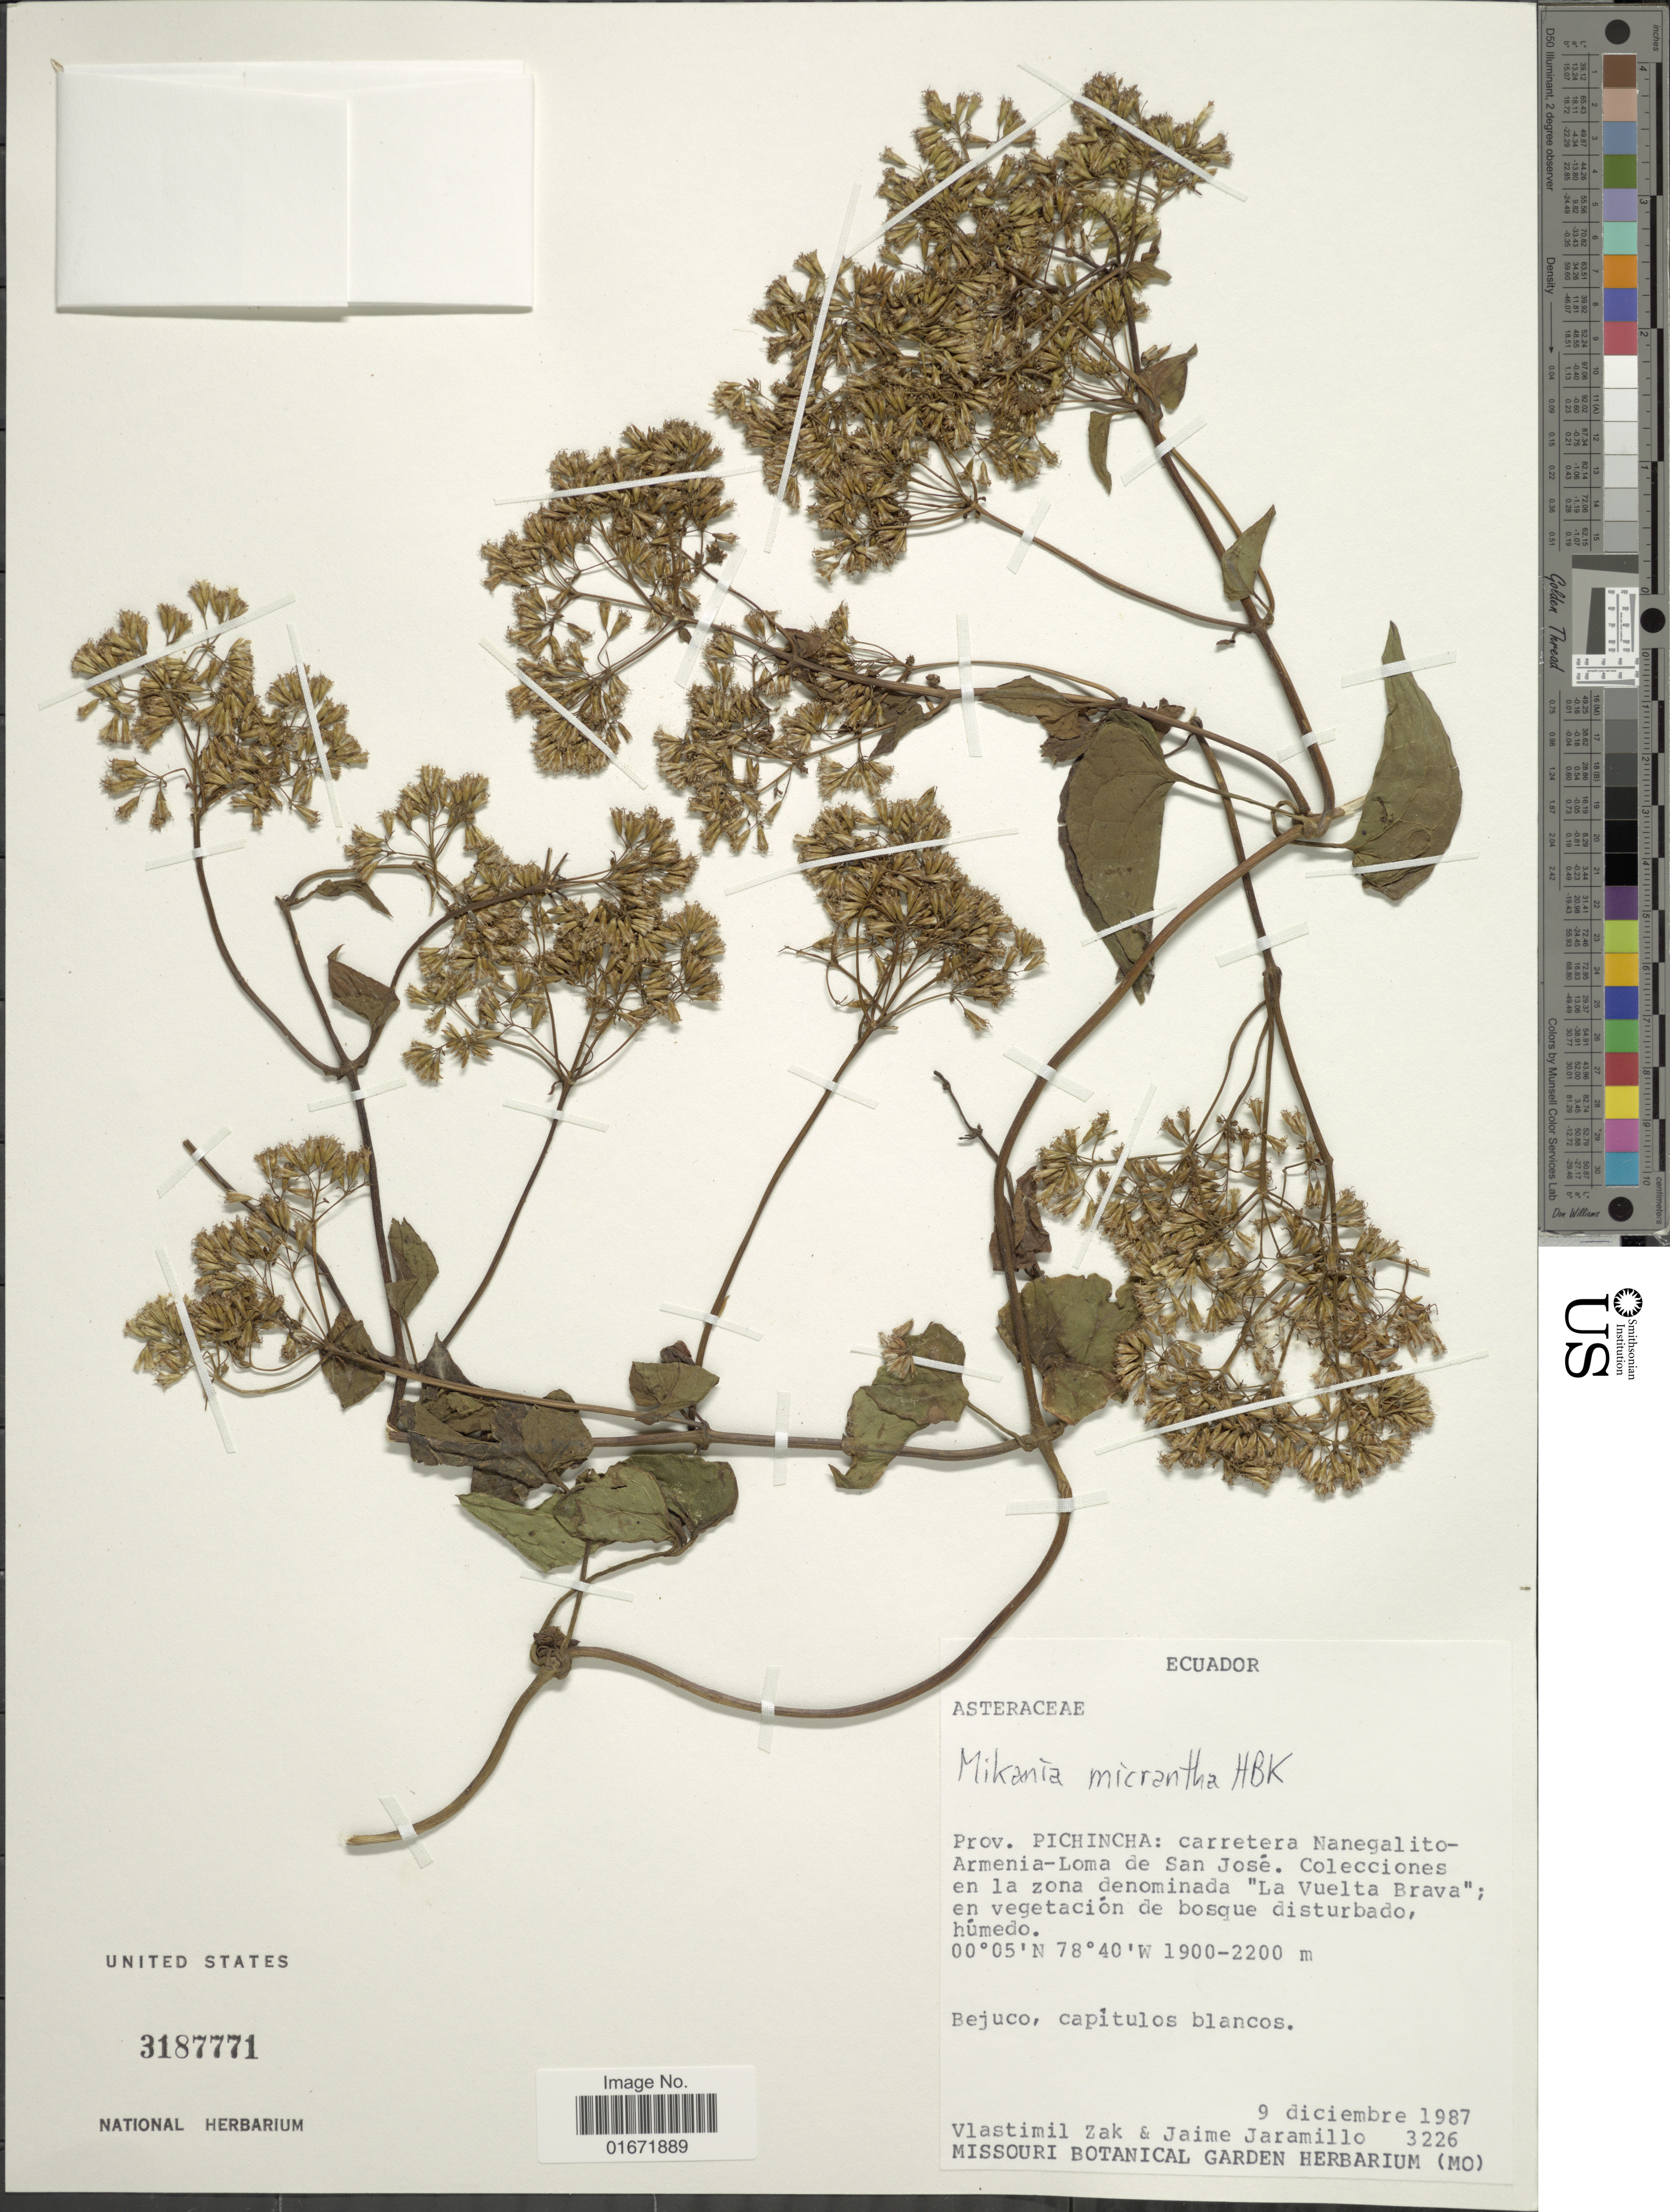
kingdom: Plantae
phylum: Tracheophyta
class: Magnoliopsida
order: Asterales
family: Asteraceae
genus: Mikania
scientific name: Mikania micrantha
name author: Kunth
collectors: V. Zak & J. Jaramillo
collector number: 3226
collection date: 1987-12-09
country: Ecuador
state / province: Pichincha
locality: Prov. Pichincha: carretera Nanegalito-Armenia-Loma de San José. Colecciones en la zona denominada "La Vuelta Brava"; en vegetación de bosque disturbado, húmedo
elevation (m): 1900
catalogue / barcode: US 3187771